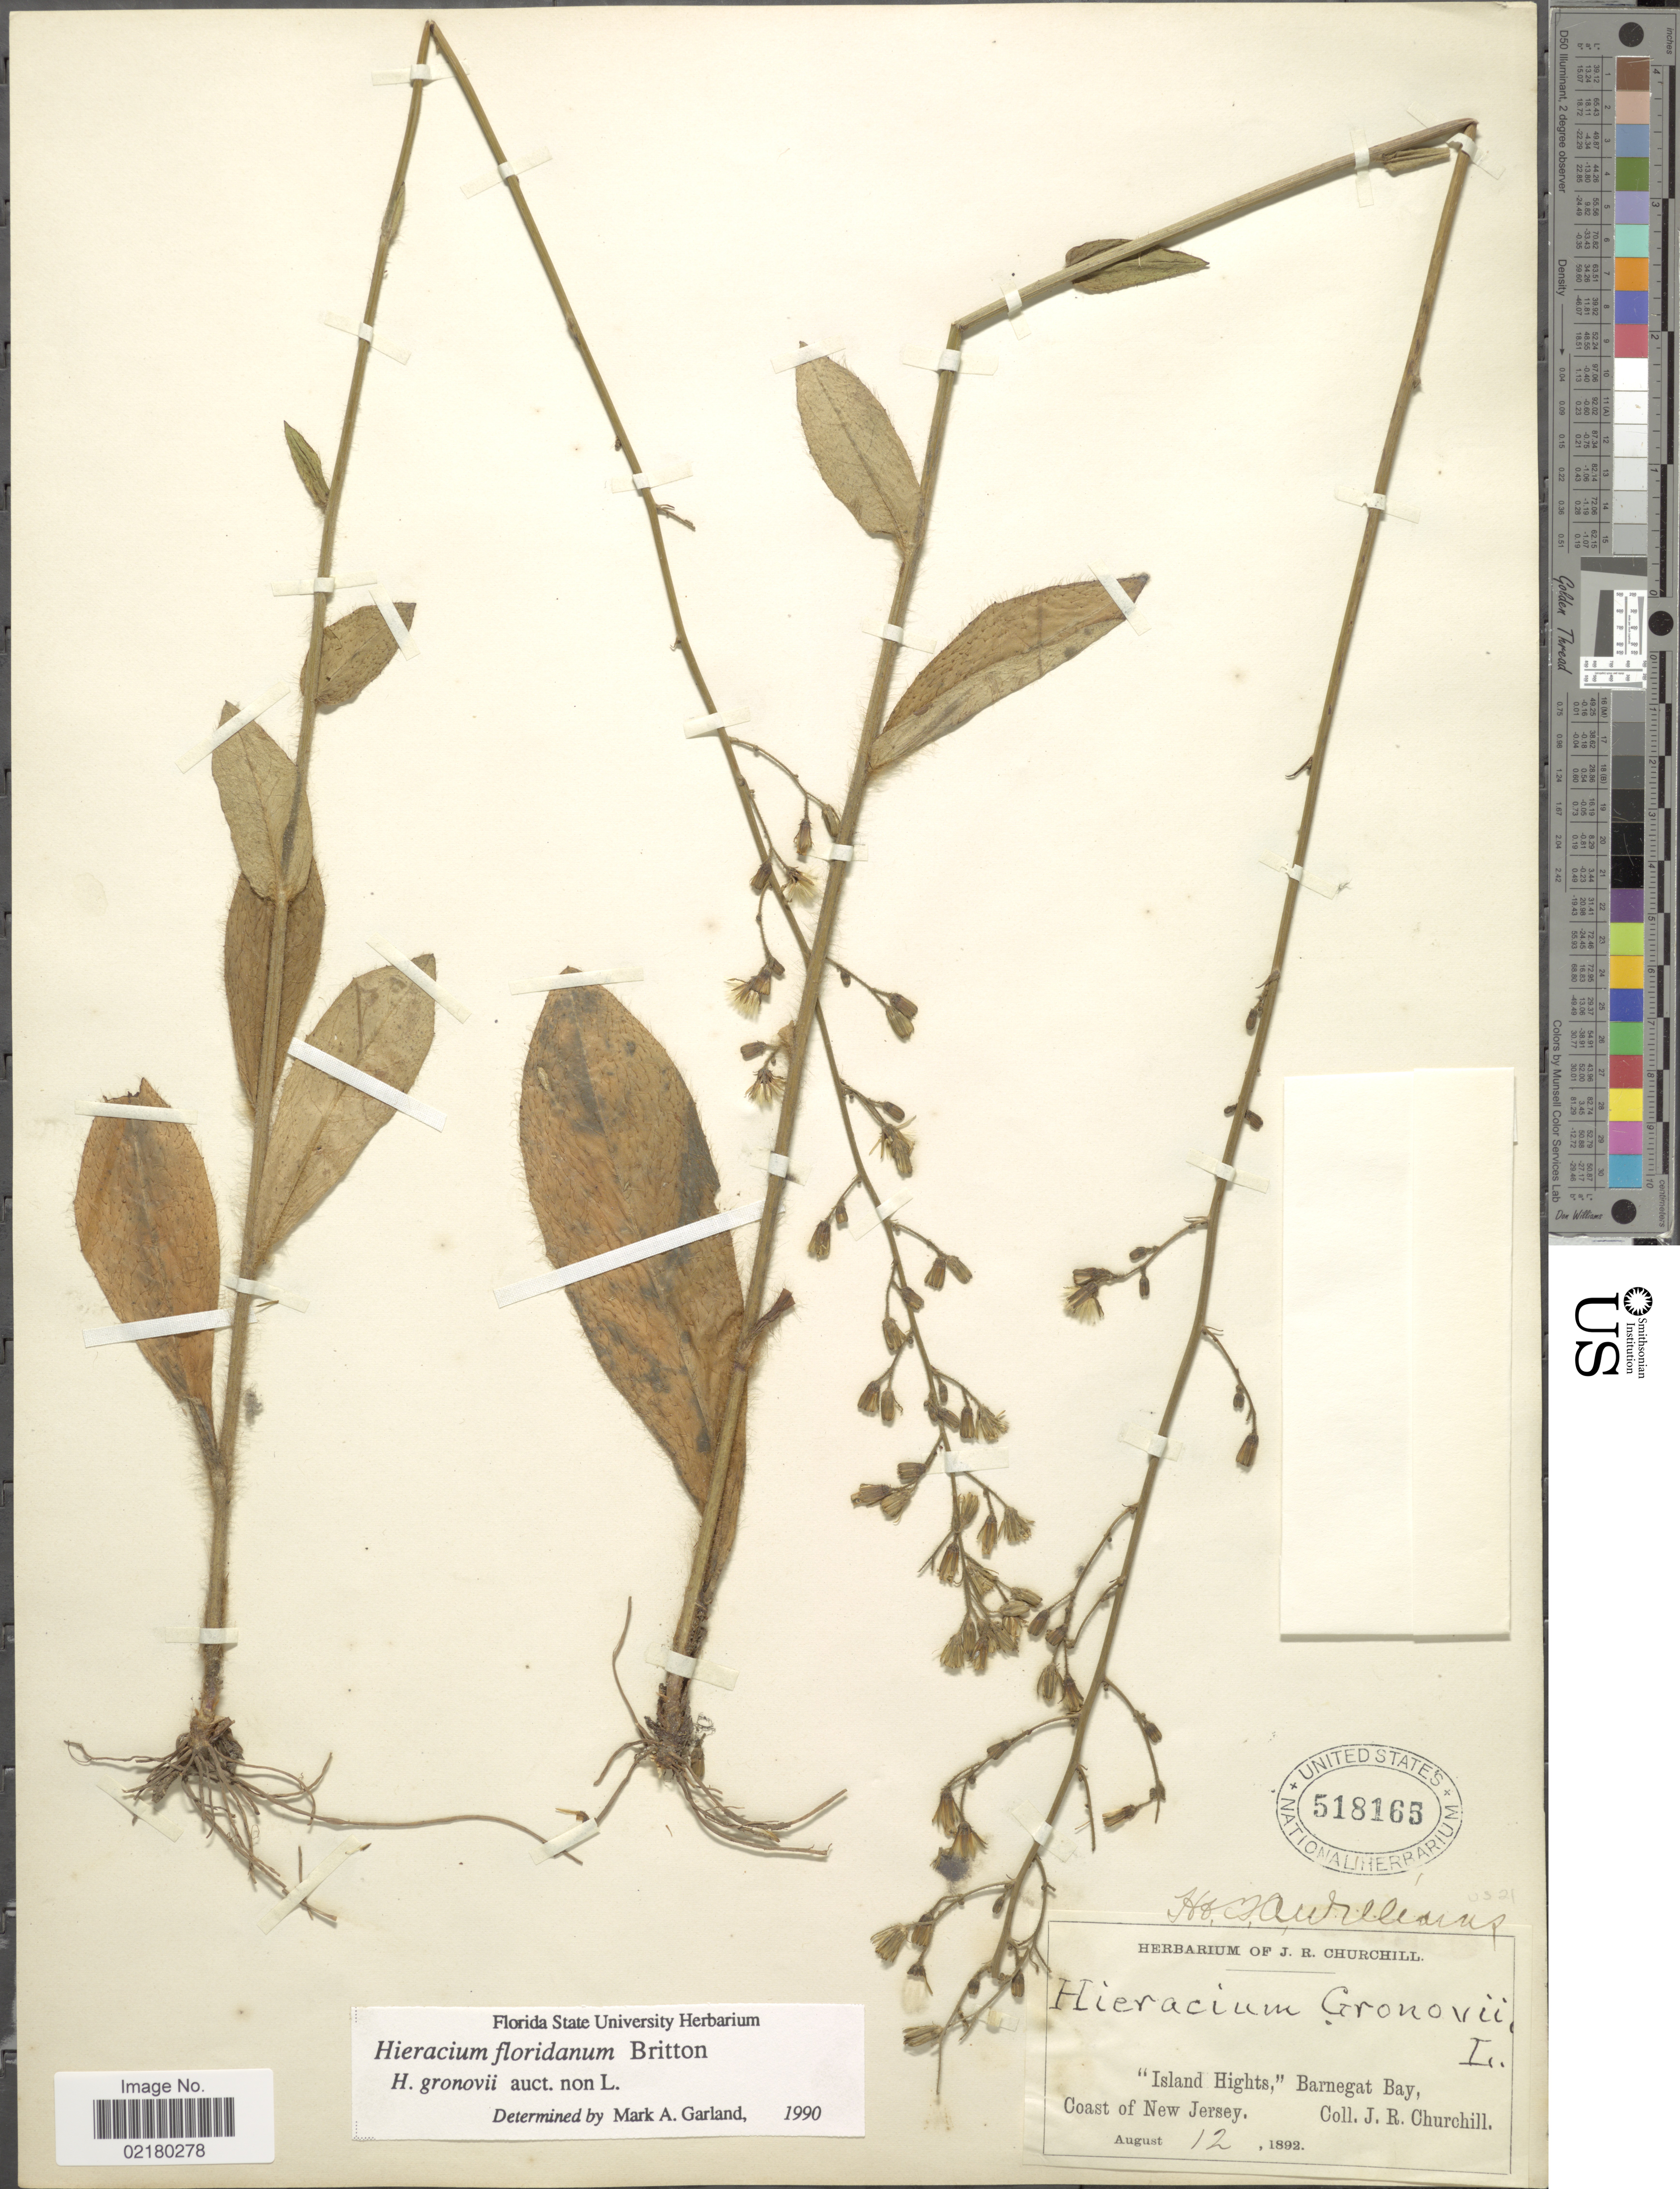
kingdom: Plantae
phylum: Tracheophyta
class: Magnoliopsida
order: Asterales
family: Asteraceae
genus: Hieracium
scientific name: Hieracium gronovii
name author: L.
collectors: J. Churchill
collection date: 1892-08-12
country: United States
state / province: New Jersey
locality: Island Hights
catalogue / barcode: US 518165